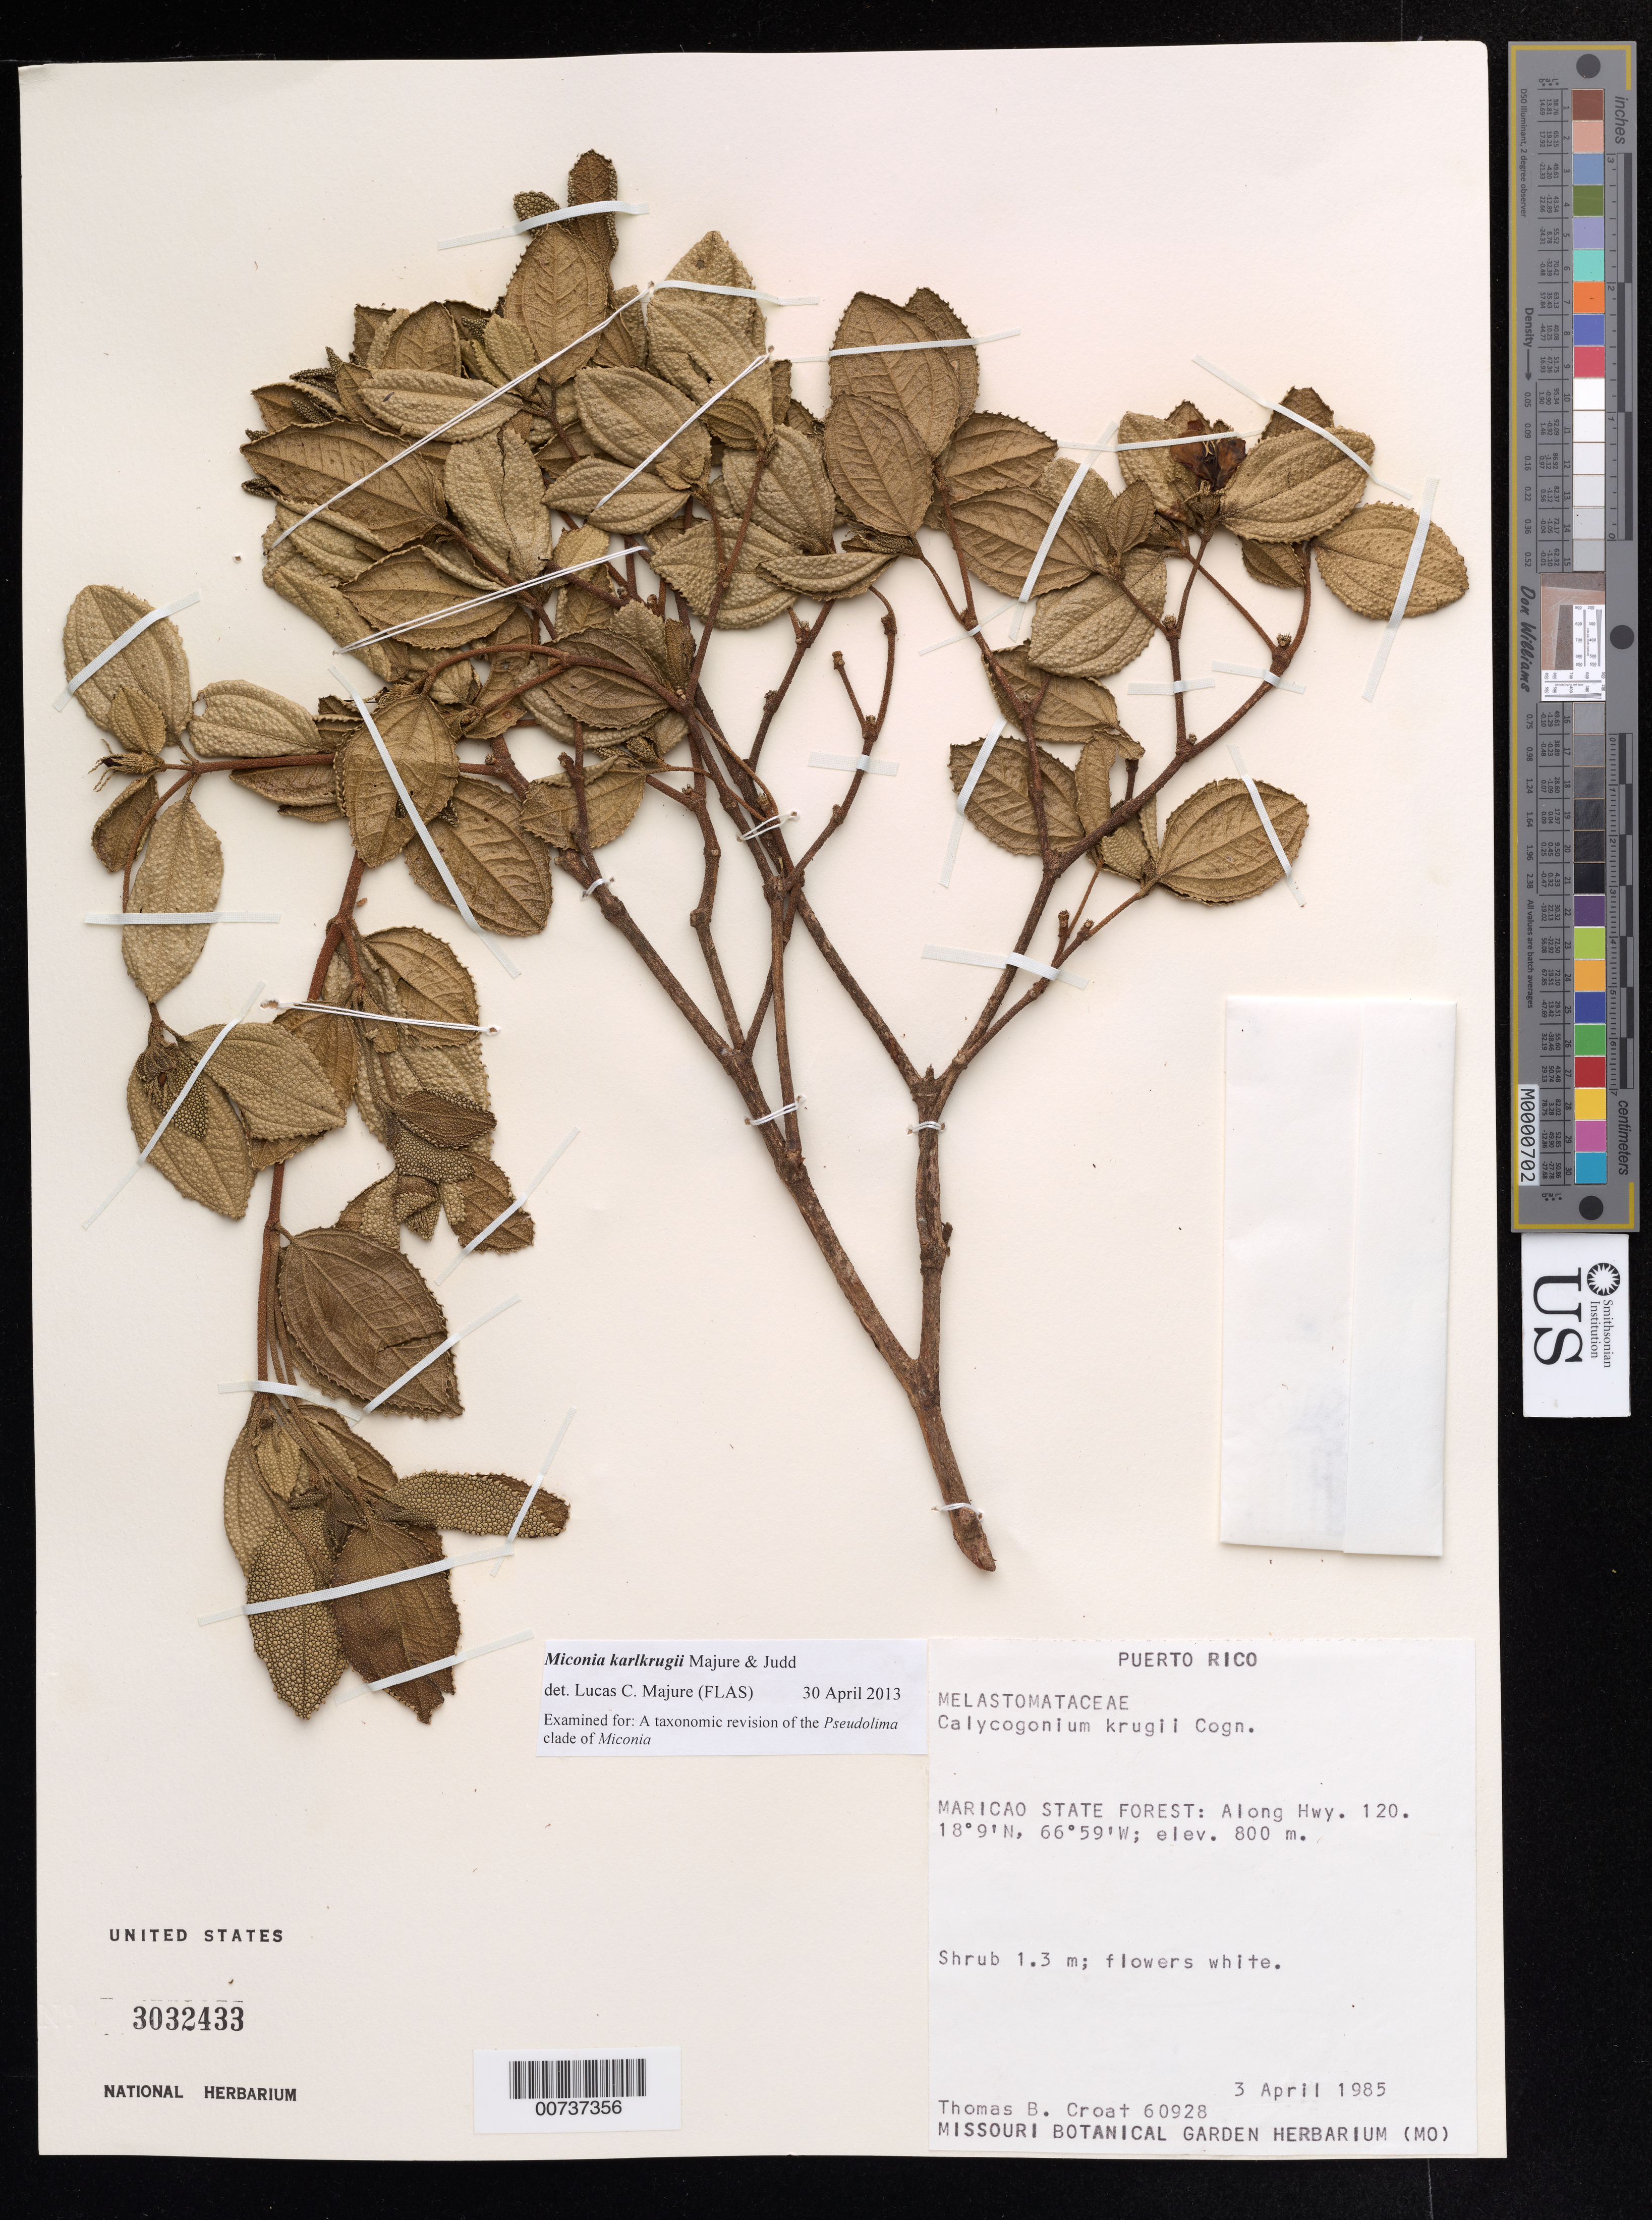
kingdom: Plantae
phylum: Tracheophyta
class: Magnoliopsida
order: Myrtales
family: Melastomataceae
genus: Miconia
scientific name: Miconia karlkrugii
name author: Majure & Judd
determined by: Majure, Lucas C., (FLAS), University of Florida (UNITED STATES)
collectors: T. B. Croat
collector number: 60928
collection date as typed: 03 Apr 1985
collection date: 1985-04-03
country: Puerto Rico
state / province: Maricao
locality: Maricao State Forest: along Hwy. 120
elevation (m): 800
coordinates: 18.15, -66.98333333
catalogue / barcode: US 3032433